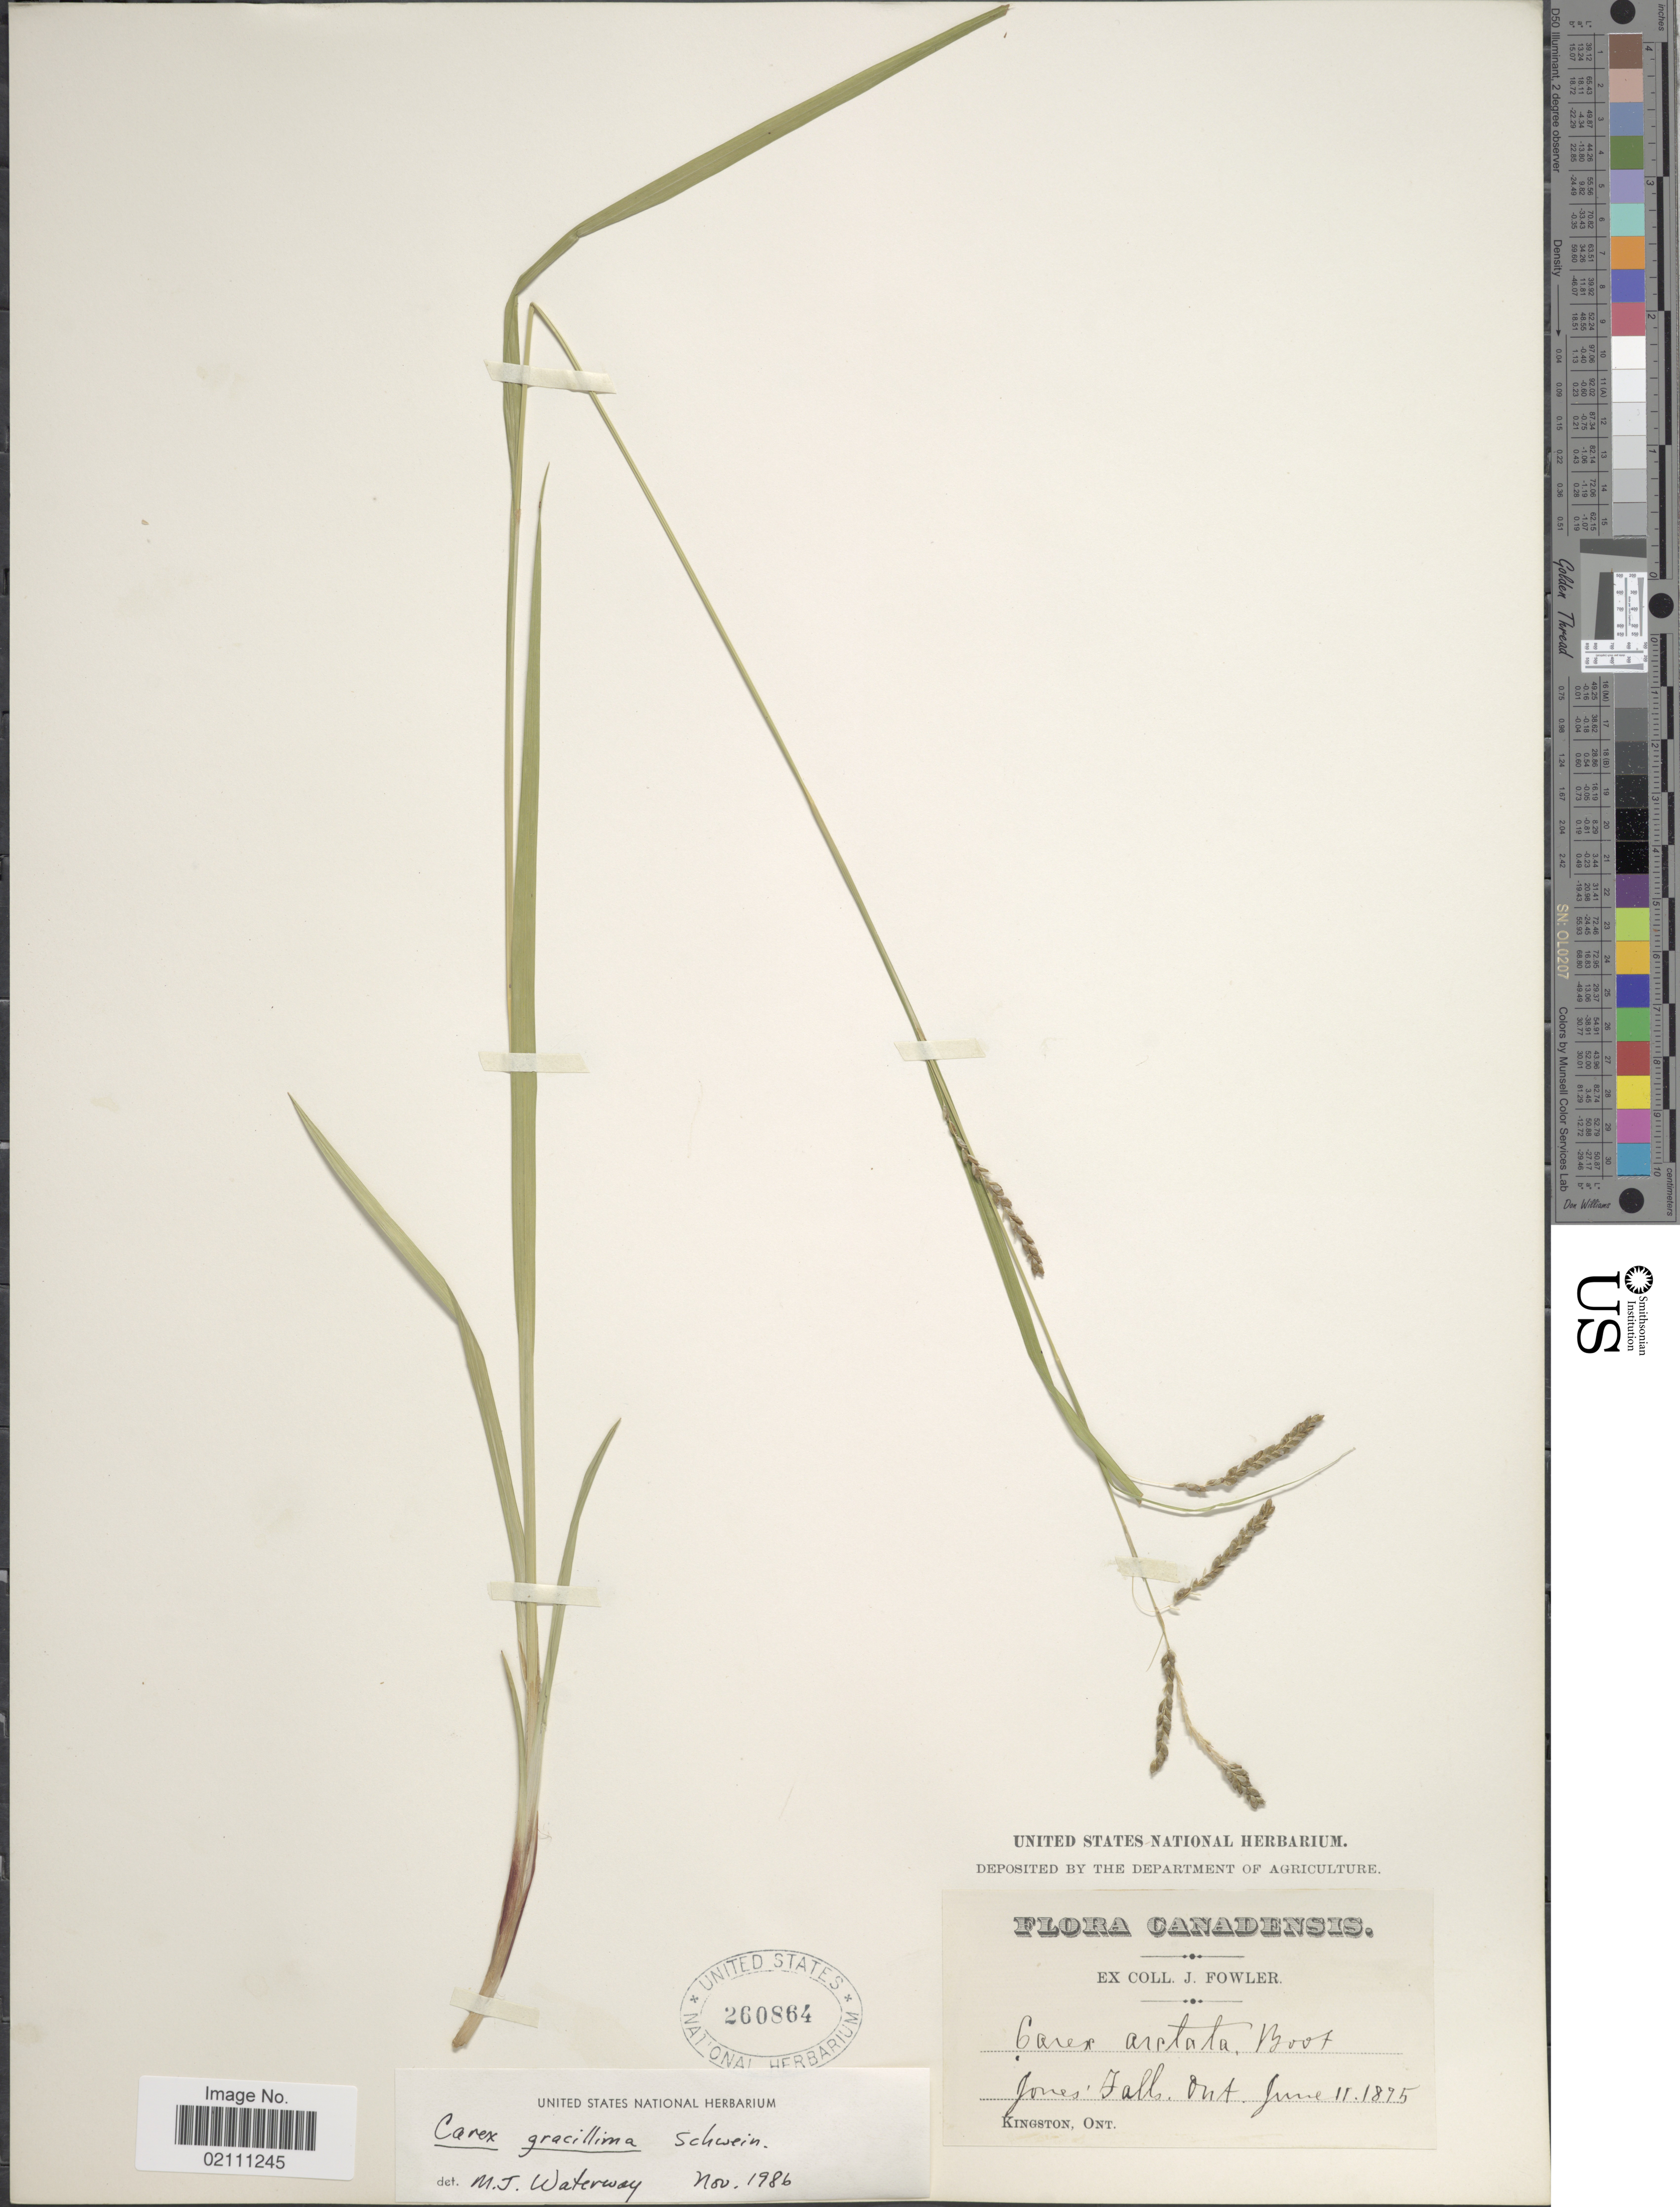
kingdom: Plantae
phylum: Tracheophyta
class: Liliopsida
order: Poales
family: Cyperaceae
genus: Carex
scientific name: Carex gracillima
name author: Schwein.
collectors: J. P. Fowler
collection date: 1895-06-11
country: Canada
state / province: Ontario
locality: Jones' Falls, Canadensis.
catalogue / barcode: US 260864